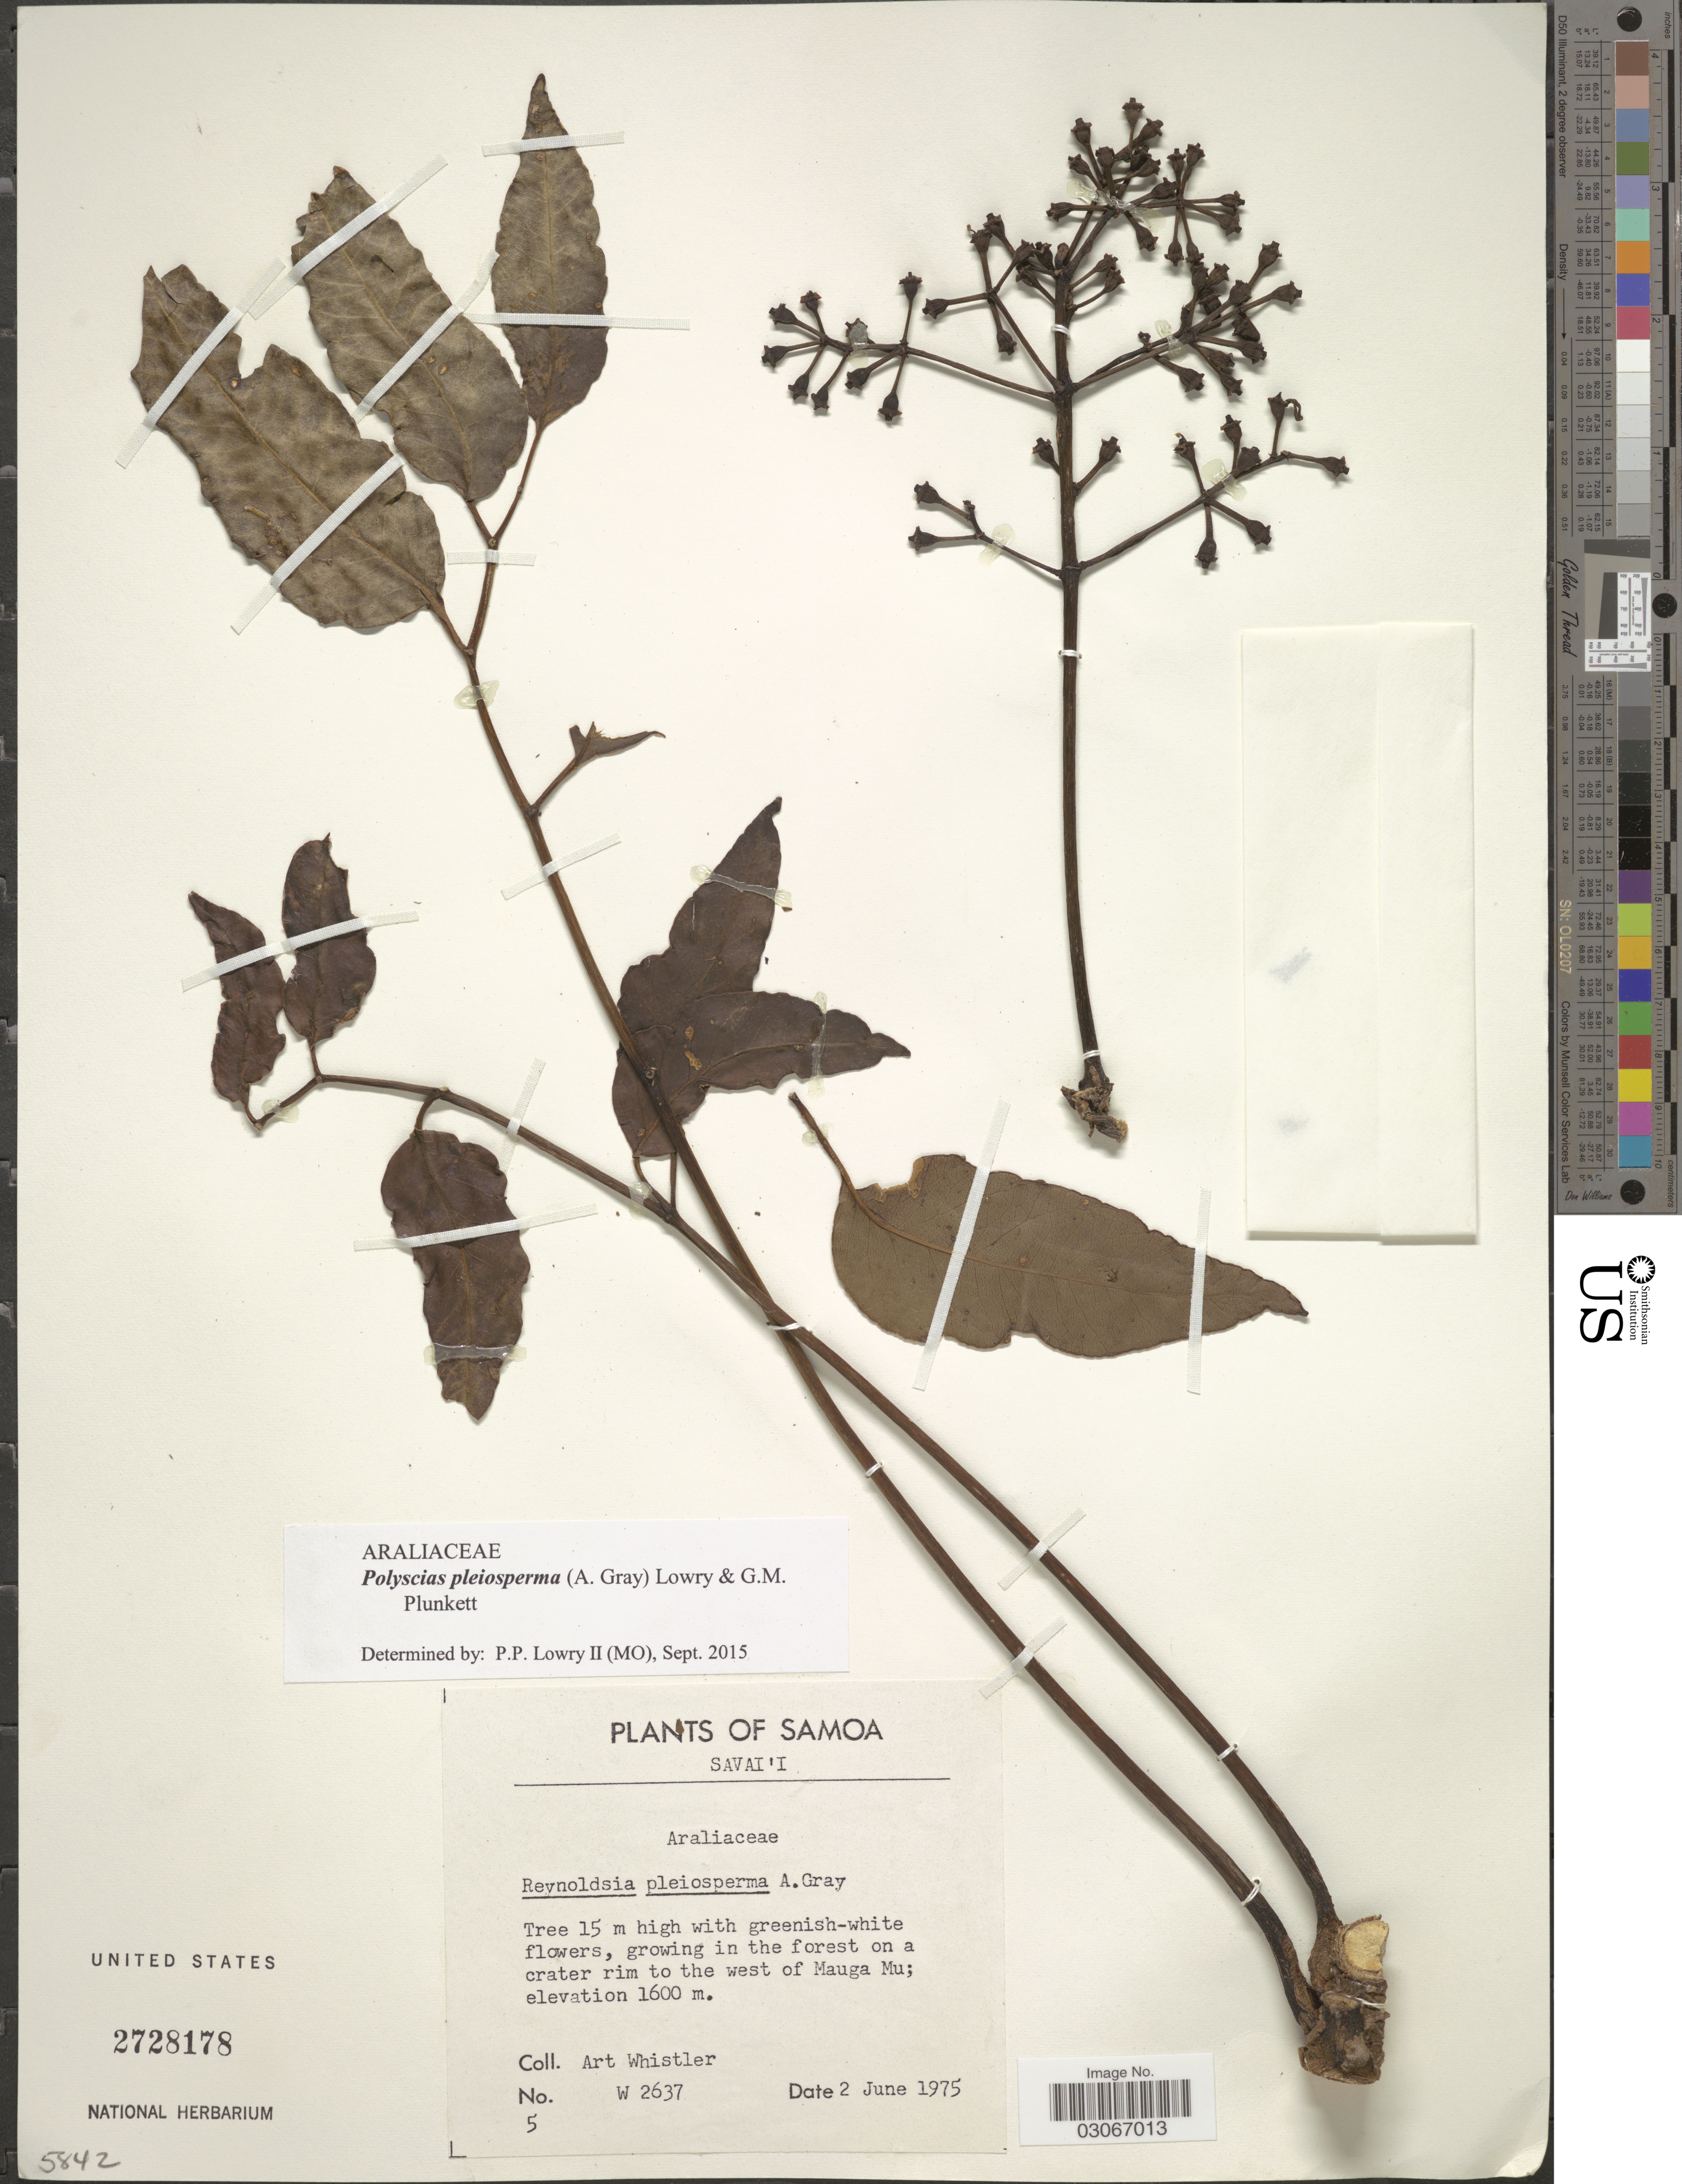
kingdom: Plantae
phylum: Tracheophyta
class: Magnoliopsida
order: Apiales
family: Araliaceae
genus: Polyscias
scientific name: Polyscias pleiosperma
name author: (A. Gray) Lowry & G. M. Plunkett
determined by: Lowry, P. P., (MO), Missouri Botanical Garden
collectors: A. Whistler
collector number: W2637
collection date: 1975-06-02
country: Samoa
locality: Savai'i. Growing in the forest on a crater rim to the west of Mauga Mu.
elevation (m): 1600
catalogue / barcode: US 2728178